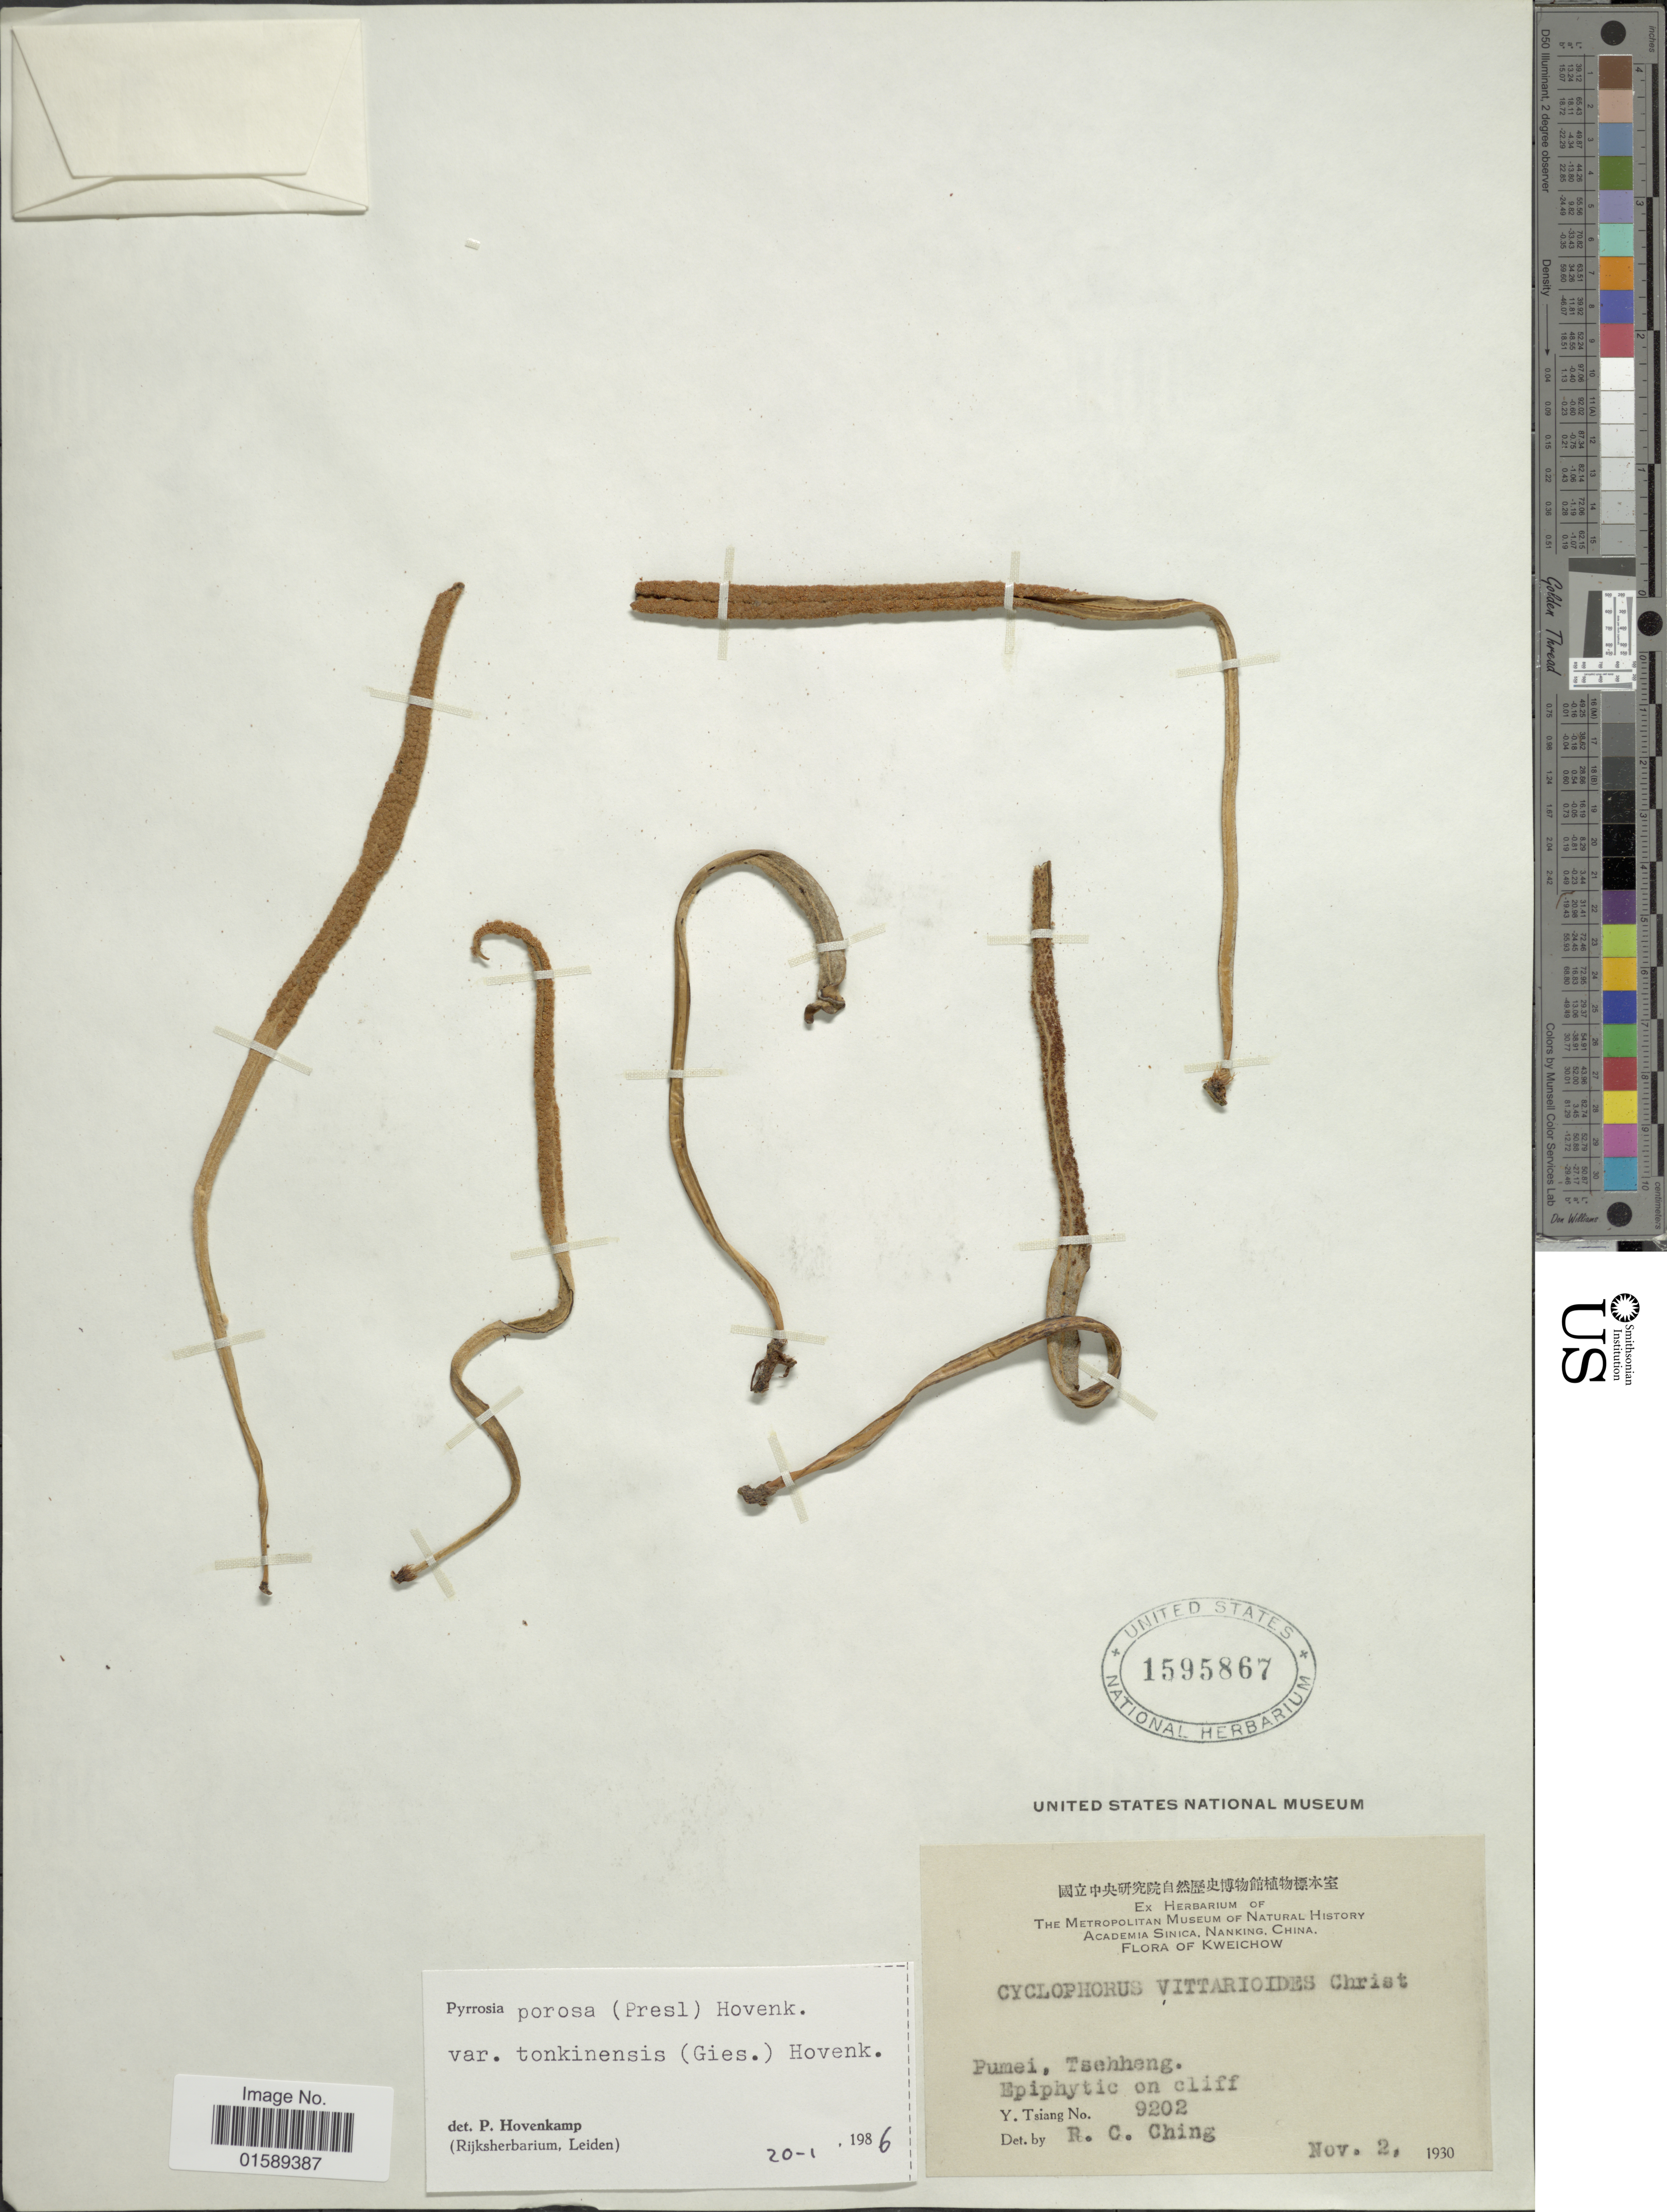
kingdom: Plantae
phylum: Tracheophyta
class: Polypodiopsida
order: Polypodiales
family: Polypodiaceae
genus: Pyrrosia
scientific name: Pyrrosia porosa var. tonkinensis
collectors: Y. Tsiang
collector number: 9202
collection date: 1930-11-02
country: China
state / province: Guizhou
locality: Kweichow. Pumei, Tsehheng.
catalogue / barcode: US 1595867